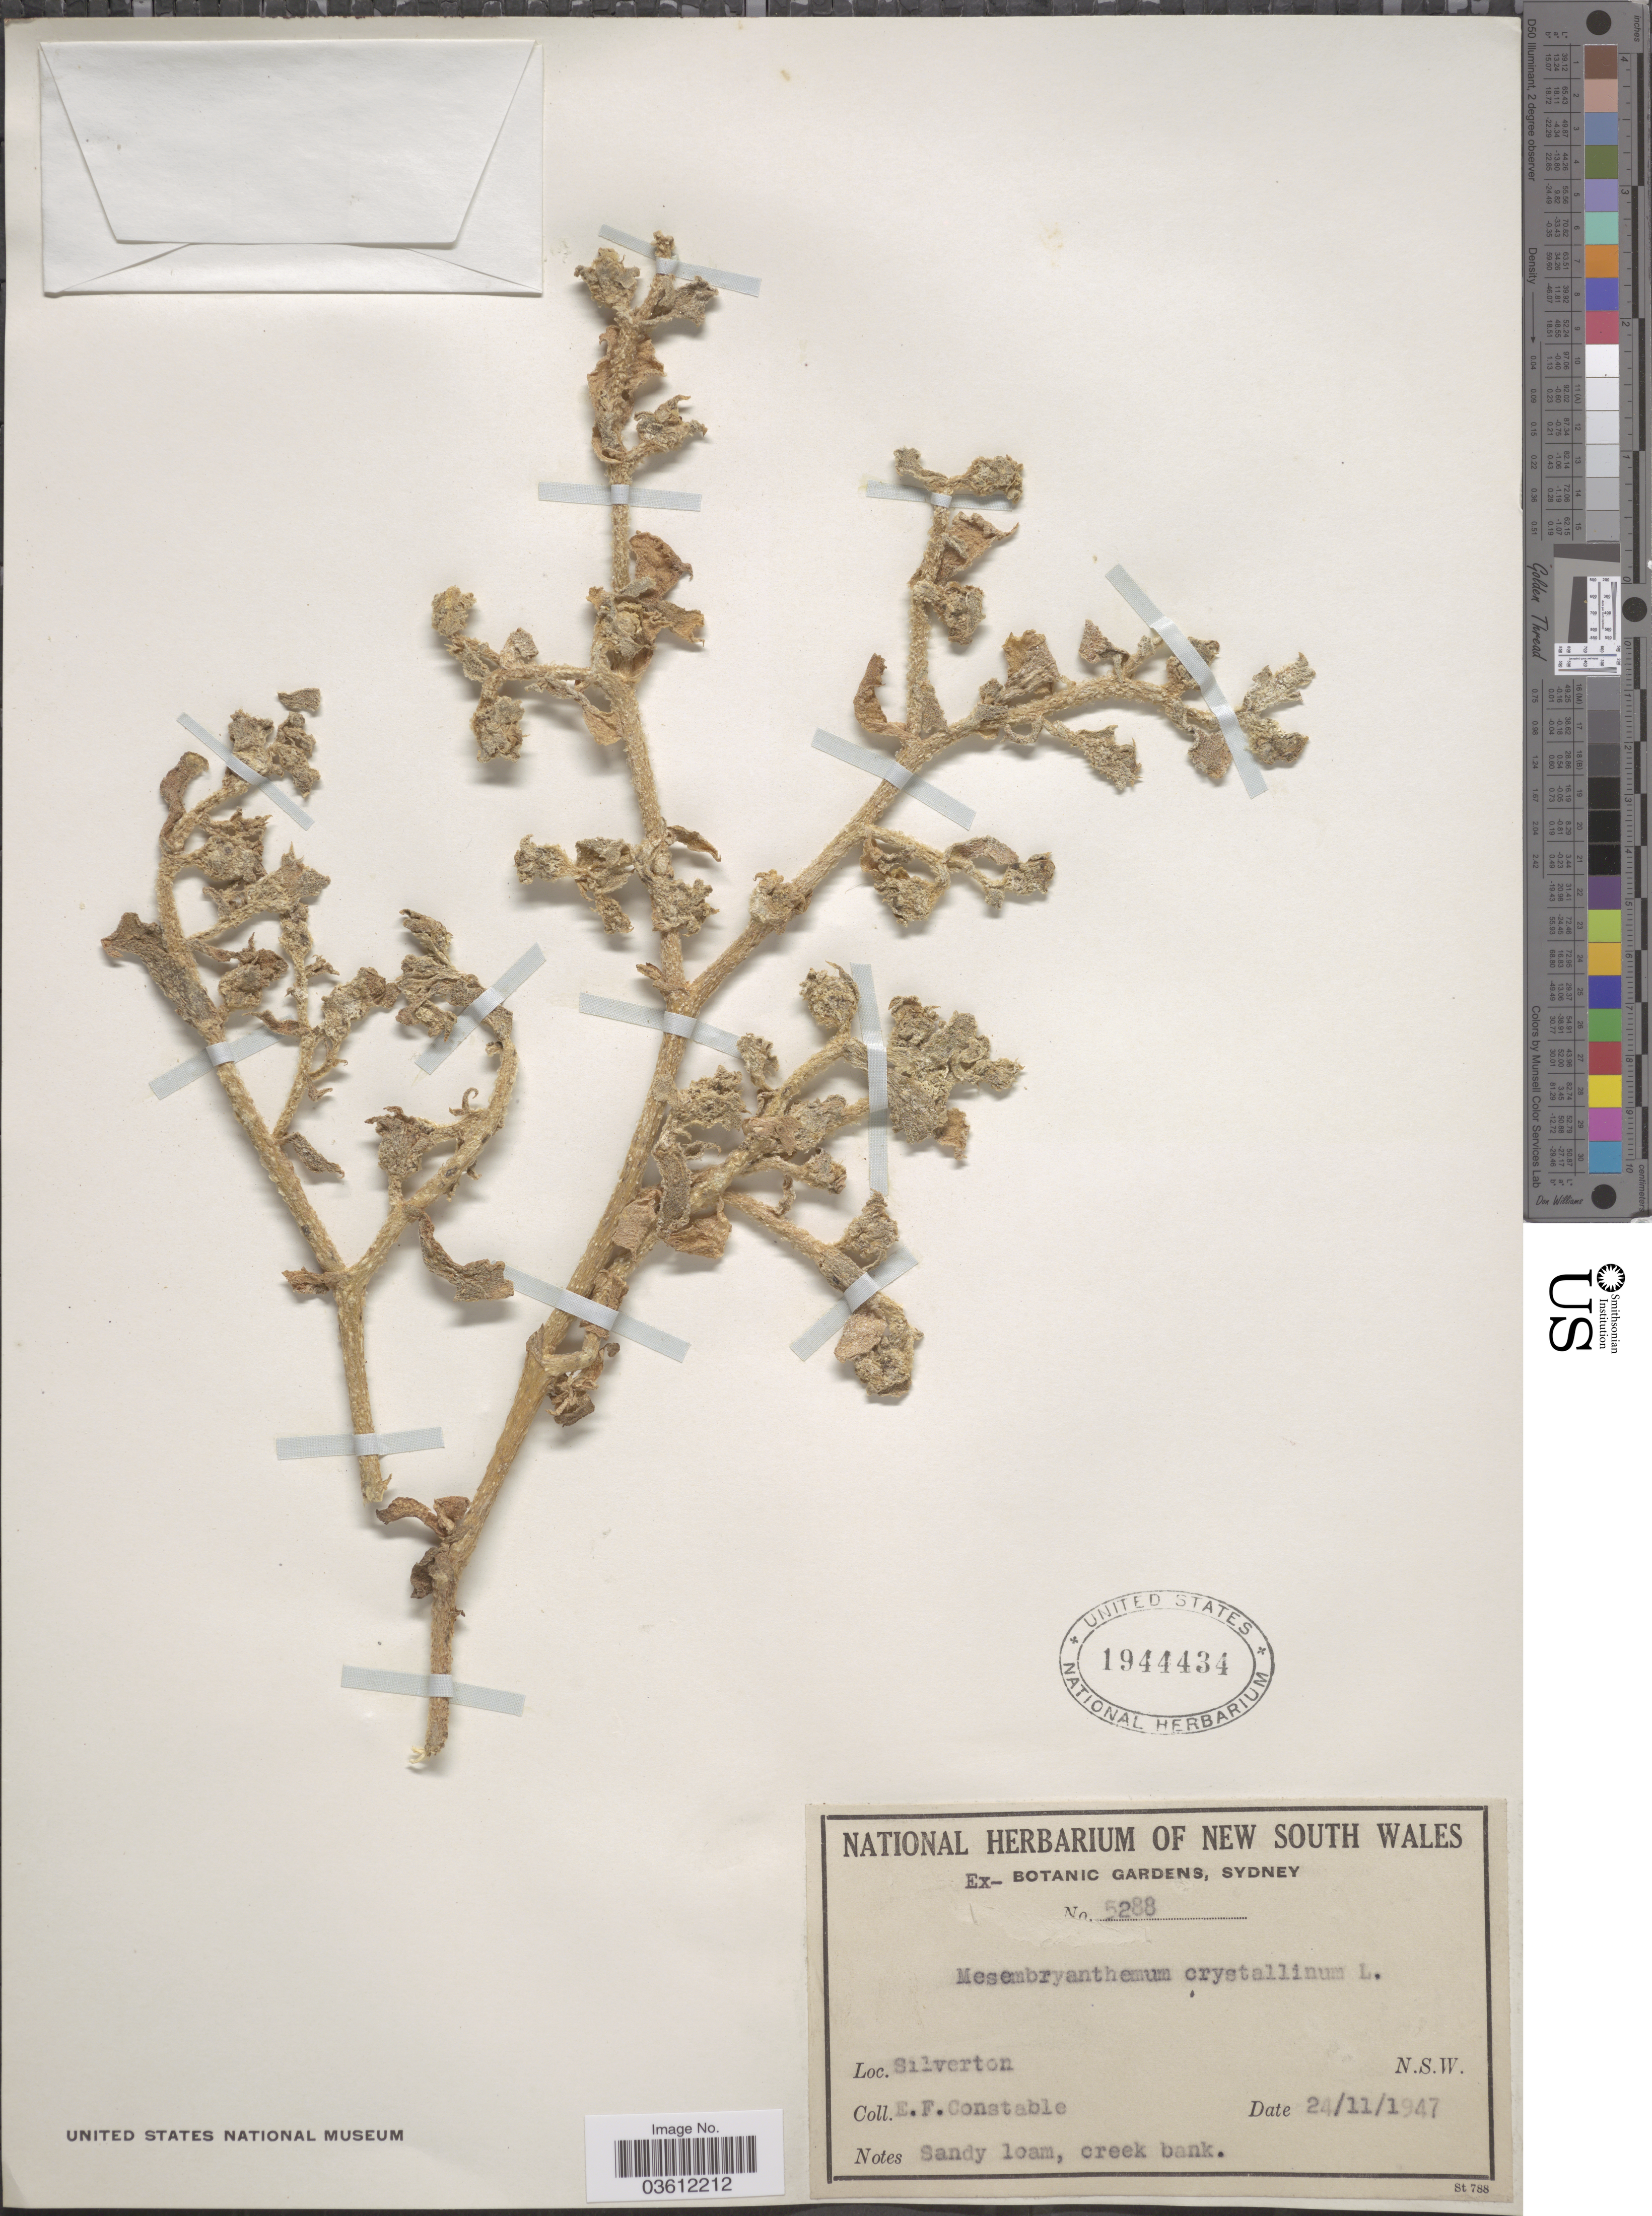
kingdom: Plantae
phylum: Tracheophyta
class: Magnoliopsida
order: Caryophyllales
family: Aizoaceae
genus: Mesembryanthemum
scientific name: Mesembryanthemum crystallinum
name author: L.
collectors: E. F. Constable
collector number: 5288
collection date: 1947-11-24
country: Australia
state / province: New South Wales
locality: Silverton.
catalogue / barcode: US 1944434